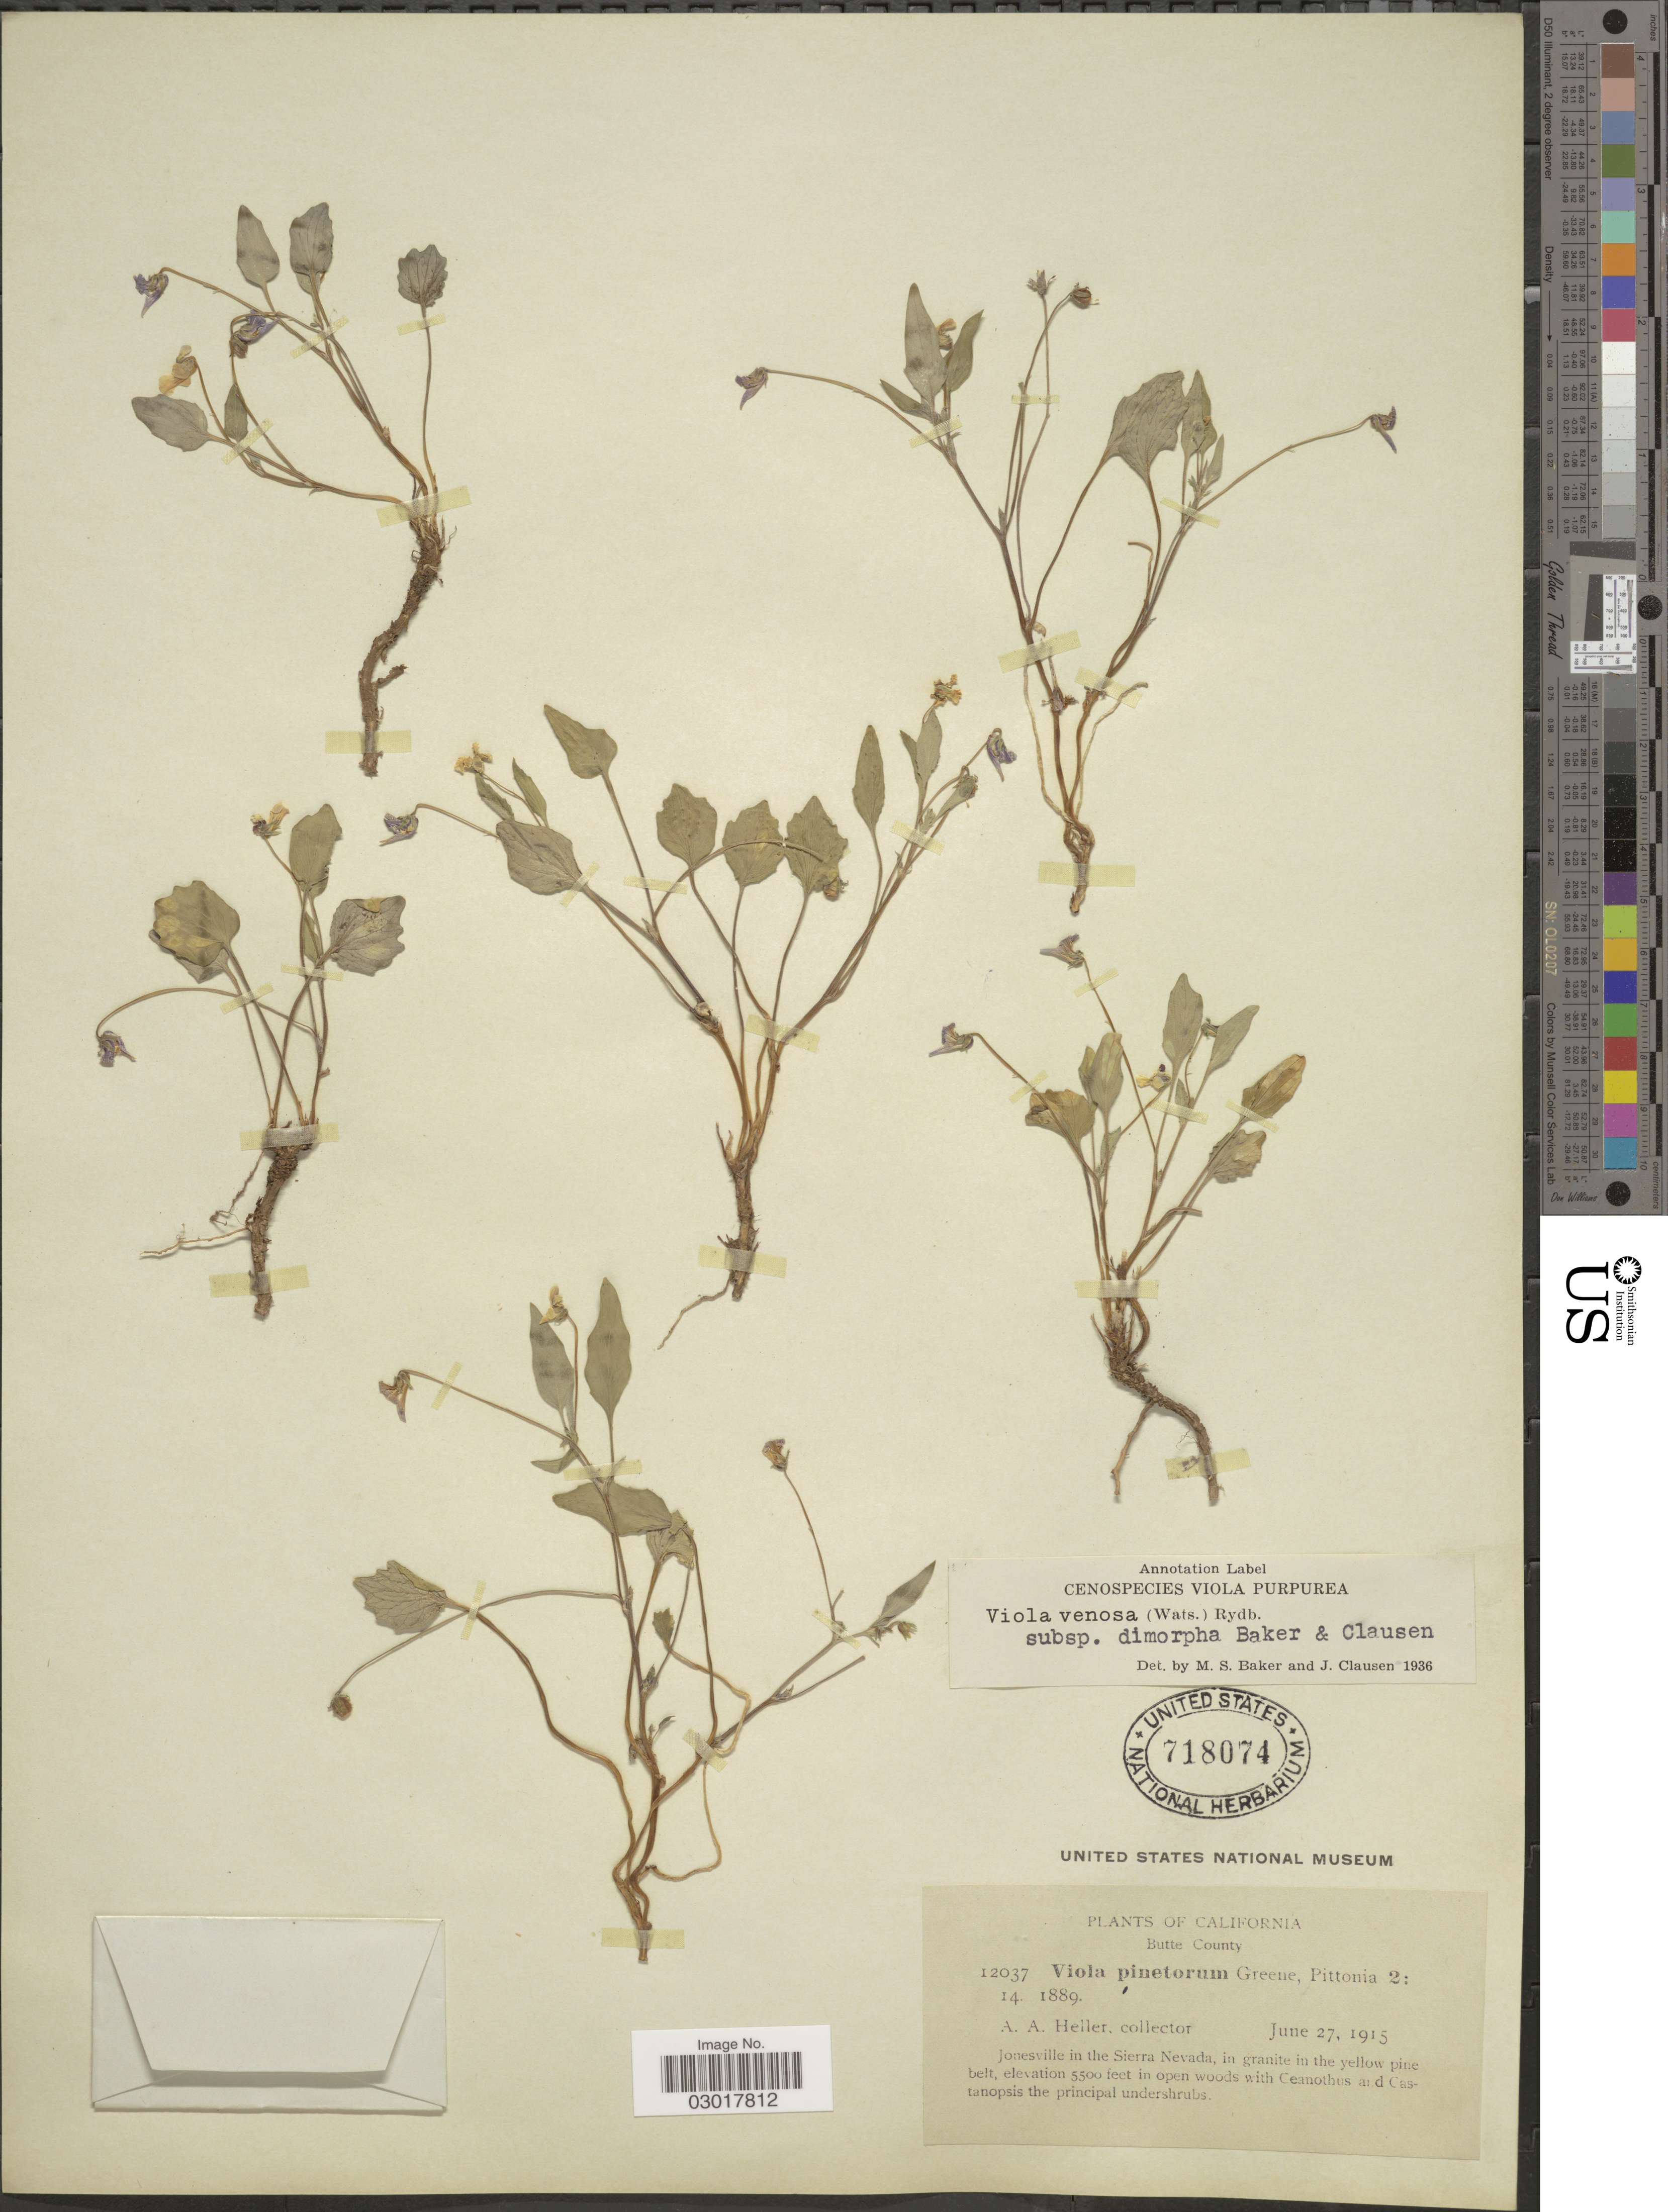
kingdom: Plantae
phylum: Tracheophyta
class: Magnoliopsida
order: Malpighiales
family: Violaceae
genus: Viola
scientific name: Viola venosa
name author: (S. Watson) Rydb.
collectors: A. A. Heller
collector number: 12037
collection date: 1915-06-27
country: United States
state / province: California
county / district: Butte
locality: Butte County. Jonesville in the Sierra Nevada, in granite in the yellow pine belt.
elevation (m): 1676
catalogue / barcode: US 718074